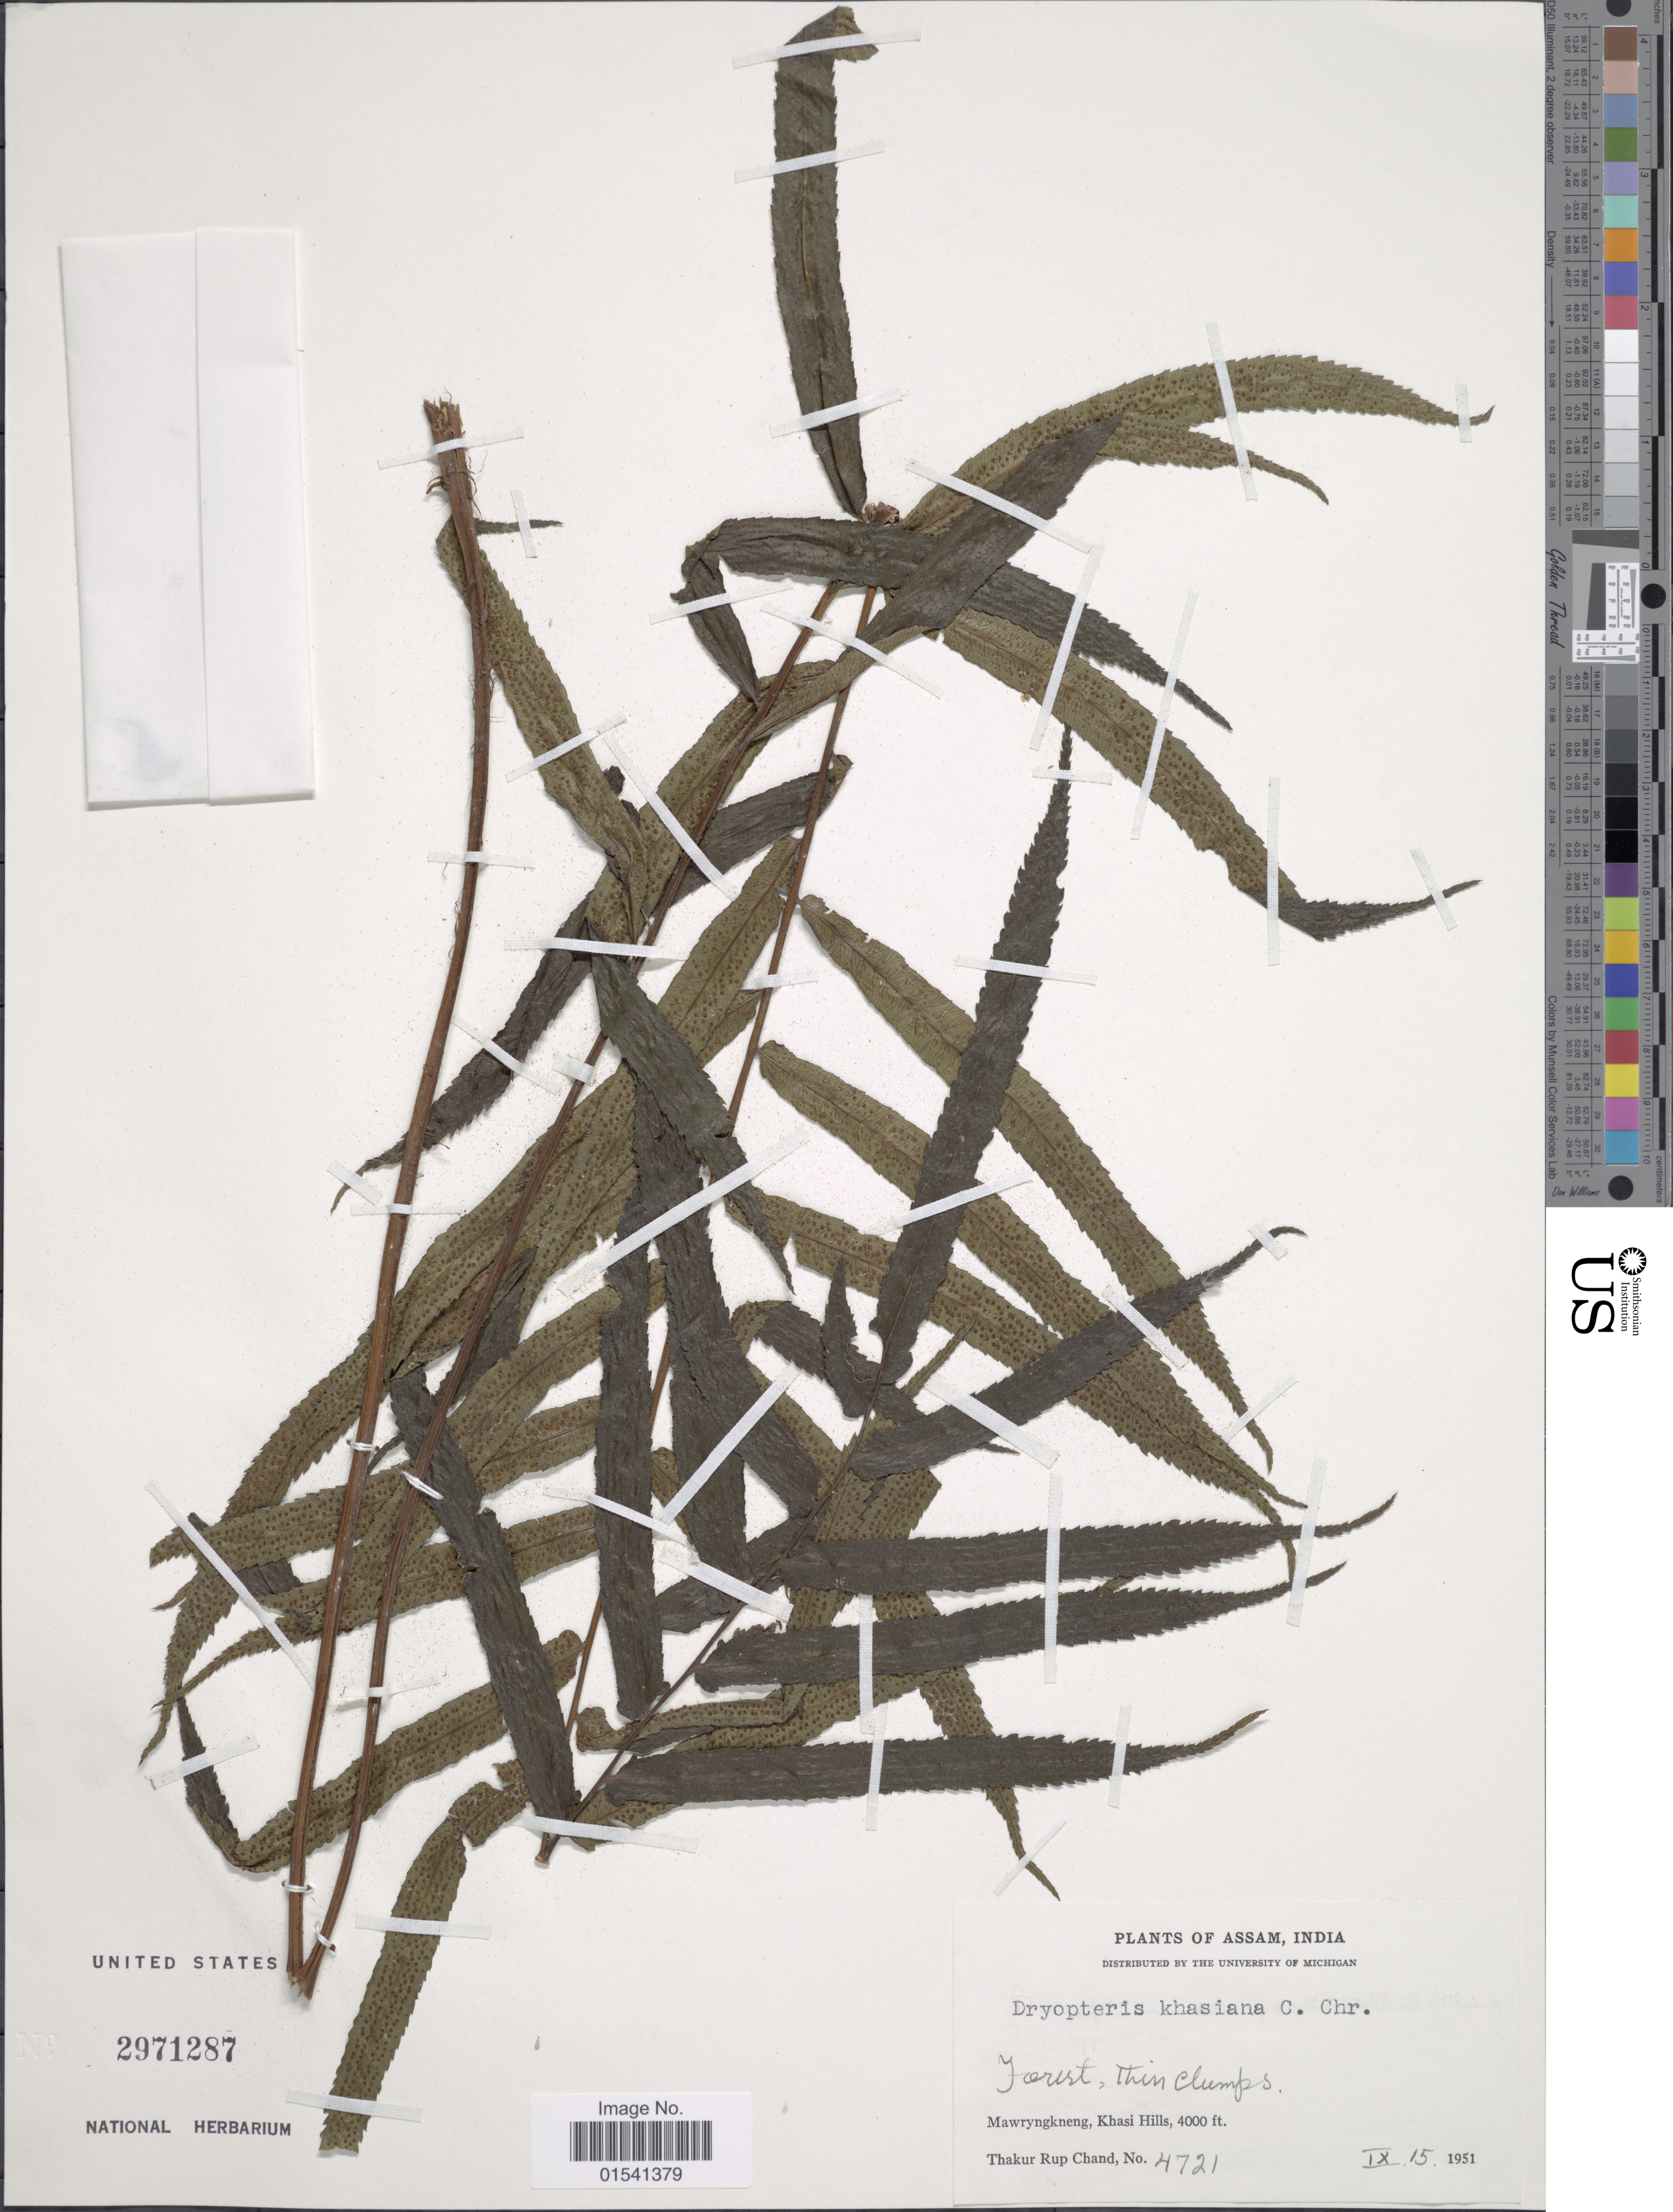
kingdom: Plantae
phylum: Tracheophyta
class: Polypodiopsida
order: Polypodiales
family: Thelypteridaceae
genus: Cyclogramma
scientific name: Cyclogramma khasiana (C. Chr.) comb. ined.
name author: (C. Chr.)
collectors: T. R. Chand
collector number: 4721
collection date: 1951-09-15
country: India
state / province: Meghalaya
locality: Mawryngkneng, Khasi Hills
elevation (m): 1219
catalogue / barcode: US 2971287